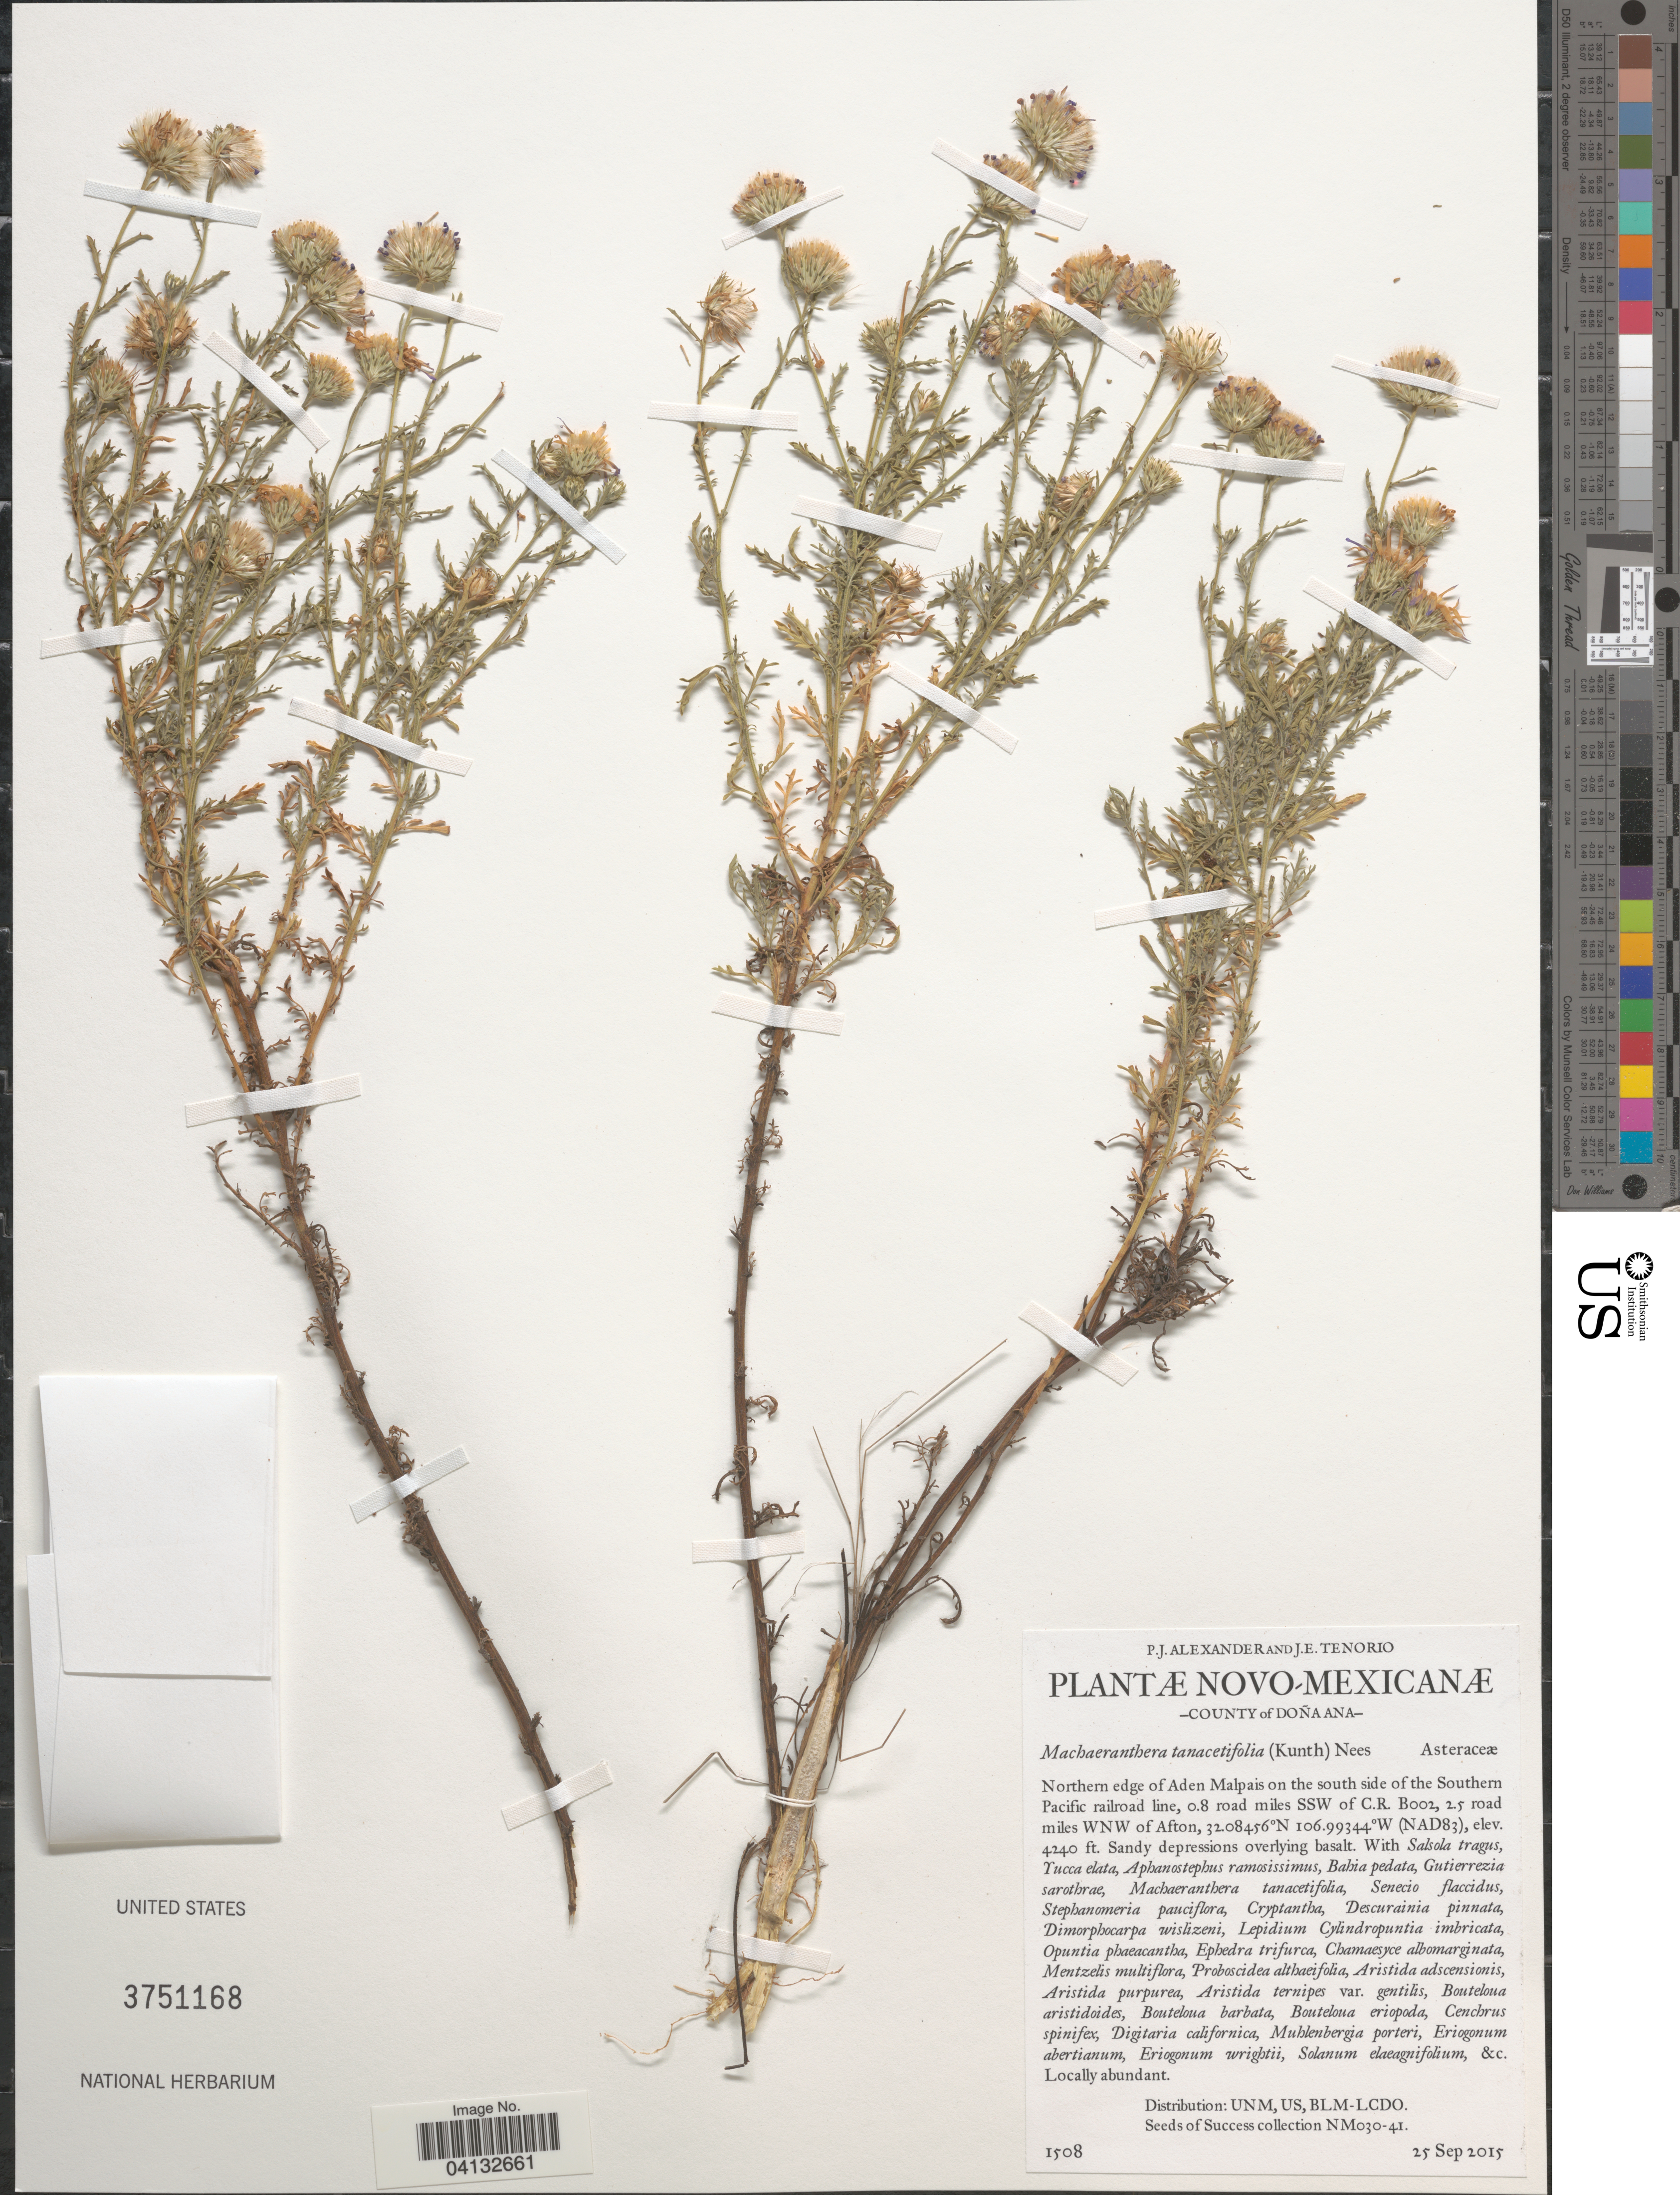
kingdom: Plantae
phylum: Tracheophyta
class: Magnoliopsida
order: Asterales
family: Asteraceae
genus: Machaeranthera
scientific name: Machaeranthera tanacetifolia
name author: (Kunth) Nees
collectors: P. Alexander & J. Tenorio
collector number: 1508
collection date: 2015-09-25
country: United States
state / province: New Mexico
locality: County of Doña Ana. Northern edge of Aden Malpais on the south side of the Southern Pacific railroad line, 0.8 road miles SSW of C.R. B002, 23 road miles WNW of Afton.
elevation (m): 1292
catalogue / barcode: US 3751168